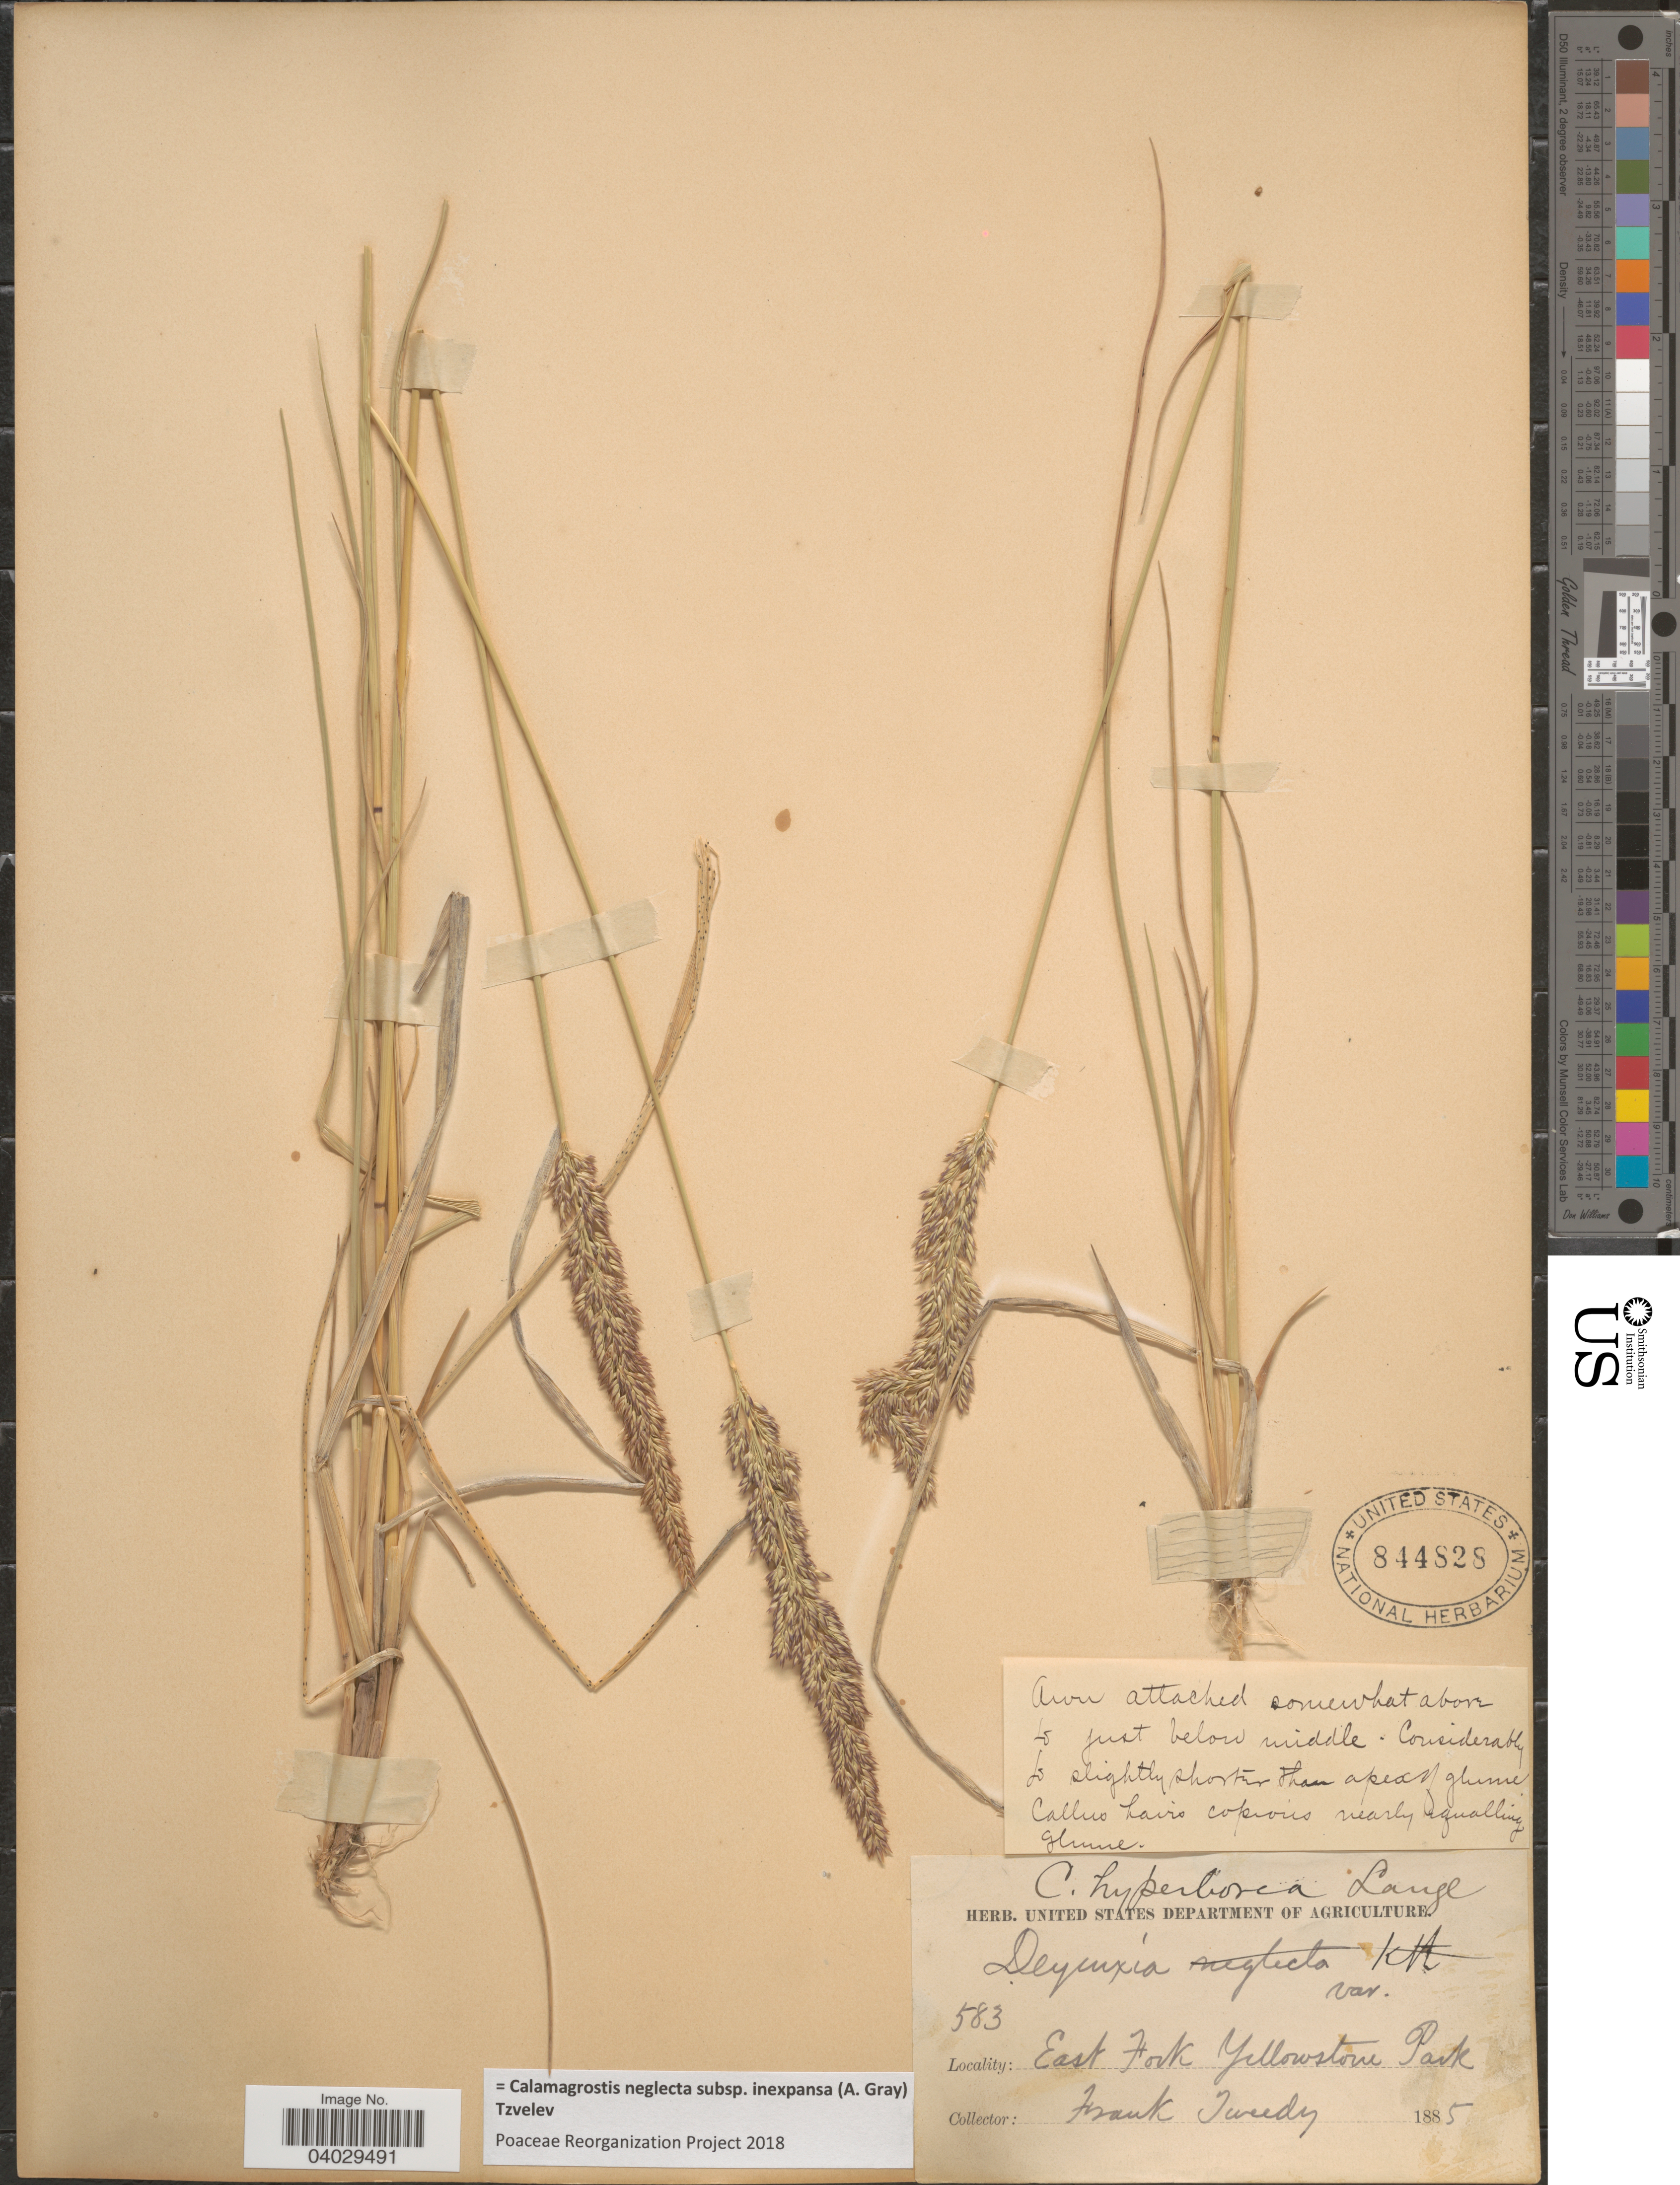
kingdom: Plantae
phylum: Tracheophyta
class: Liliopsida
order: Poales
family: Poaceae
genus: Calamagrostis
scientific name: Calamagrostis neglecta subsp. inexpansa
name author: (A. Gray) Tzvelev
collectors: F. Tweedy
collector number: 583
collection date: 1885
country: United States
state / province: Wyoming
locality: East Fork Yellowstone Park.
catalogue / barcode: US 844828